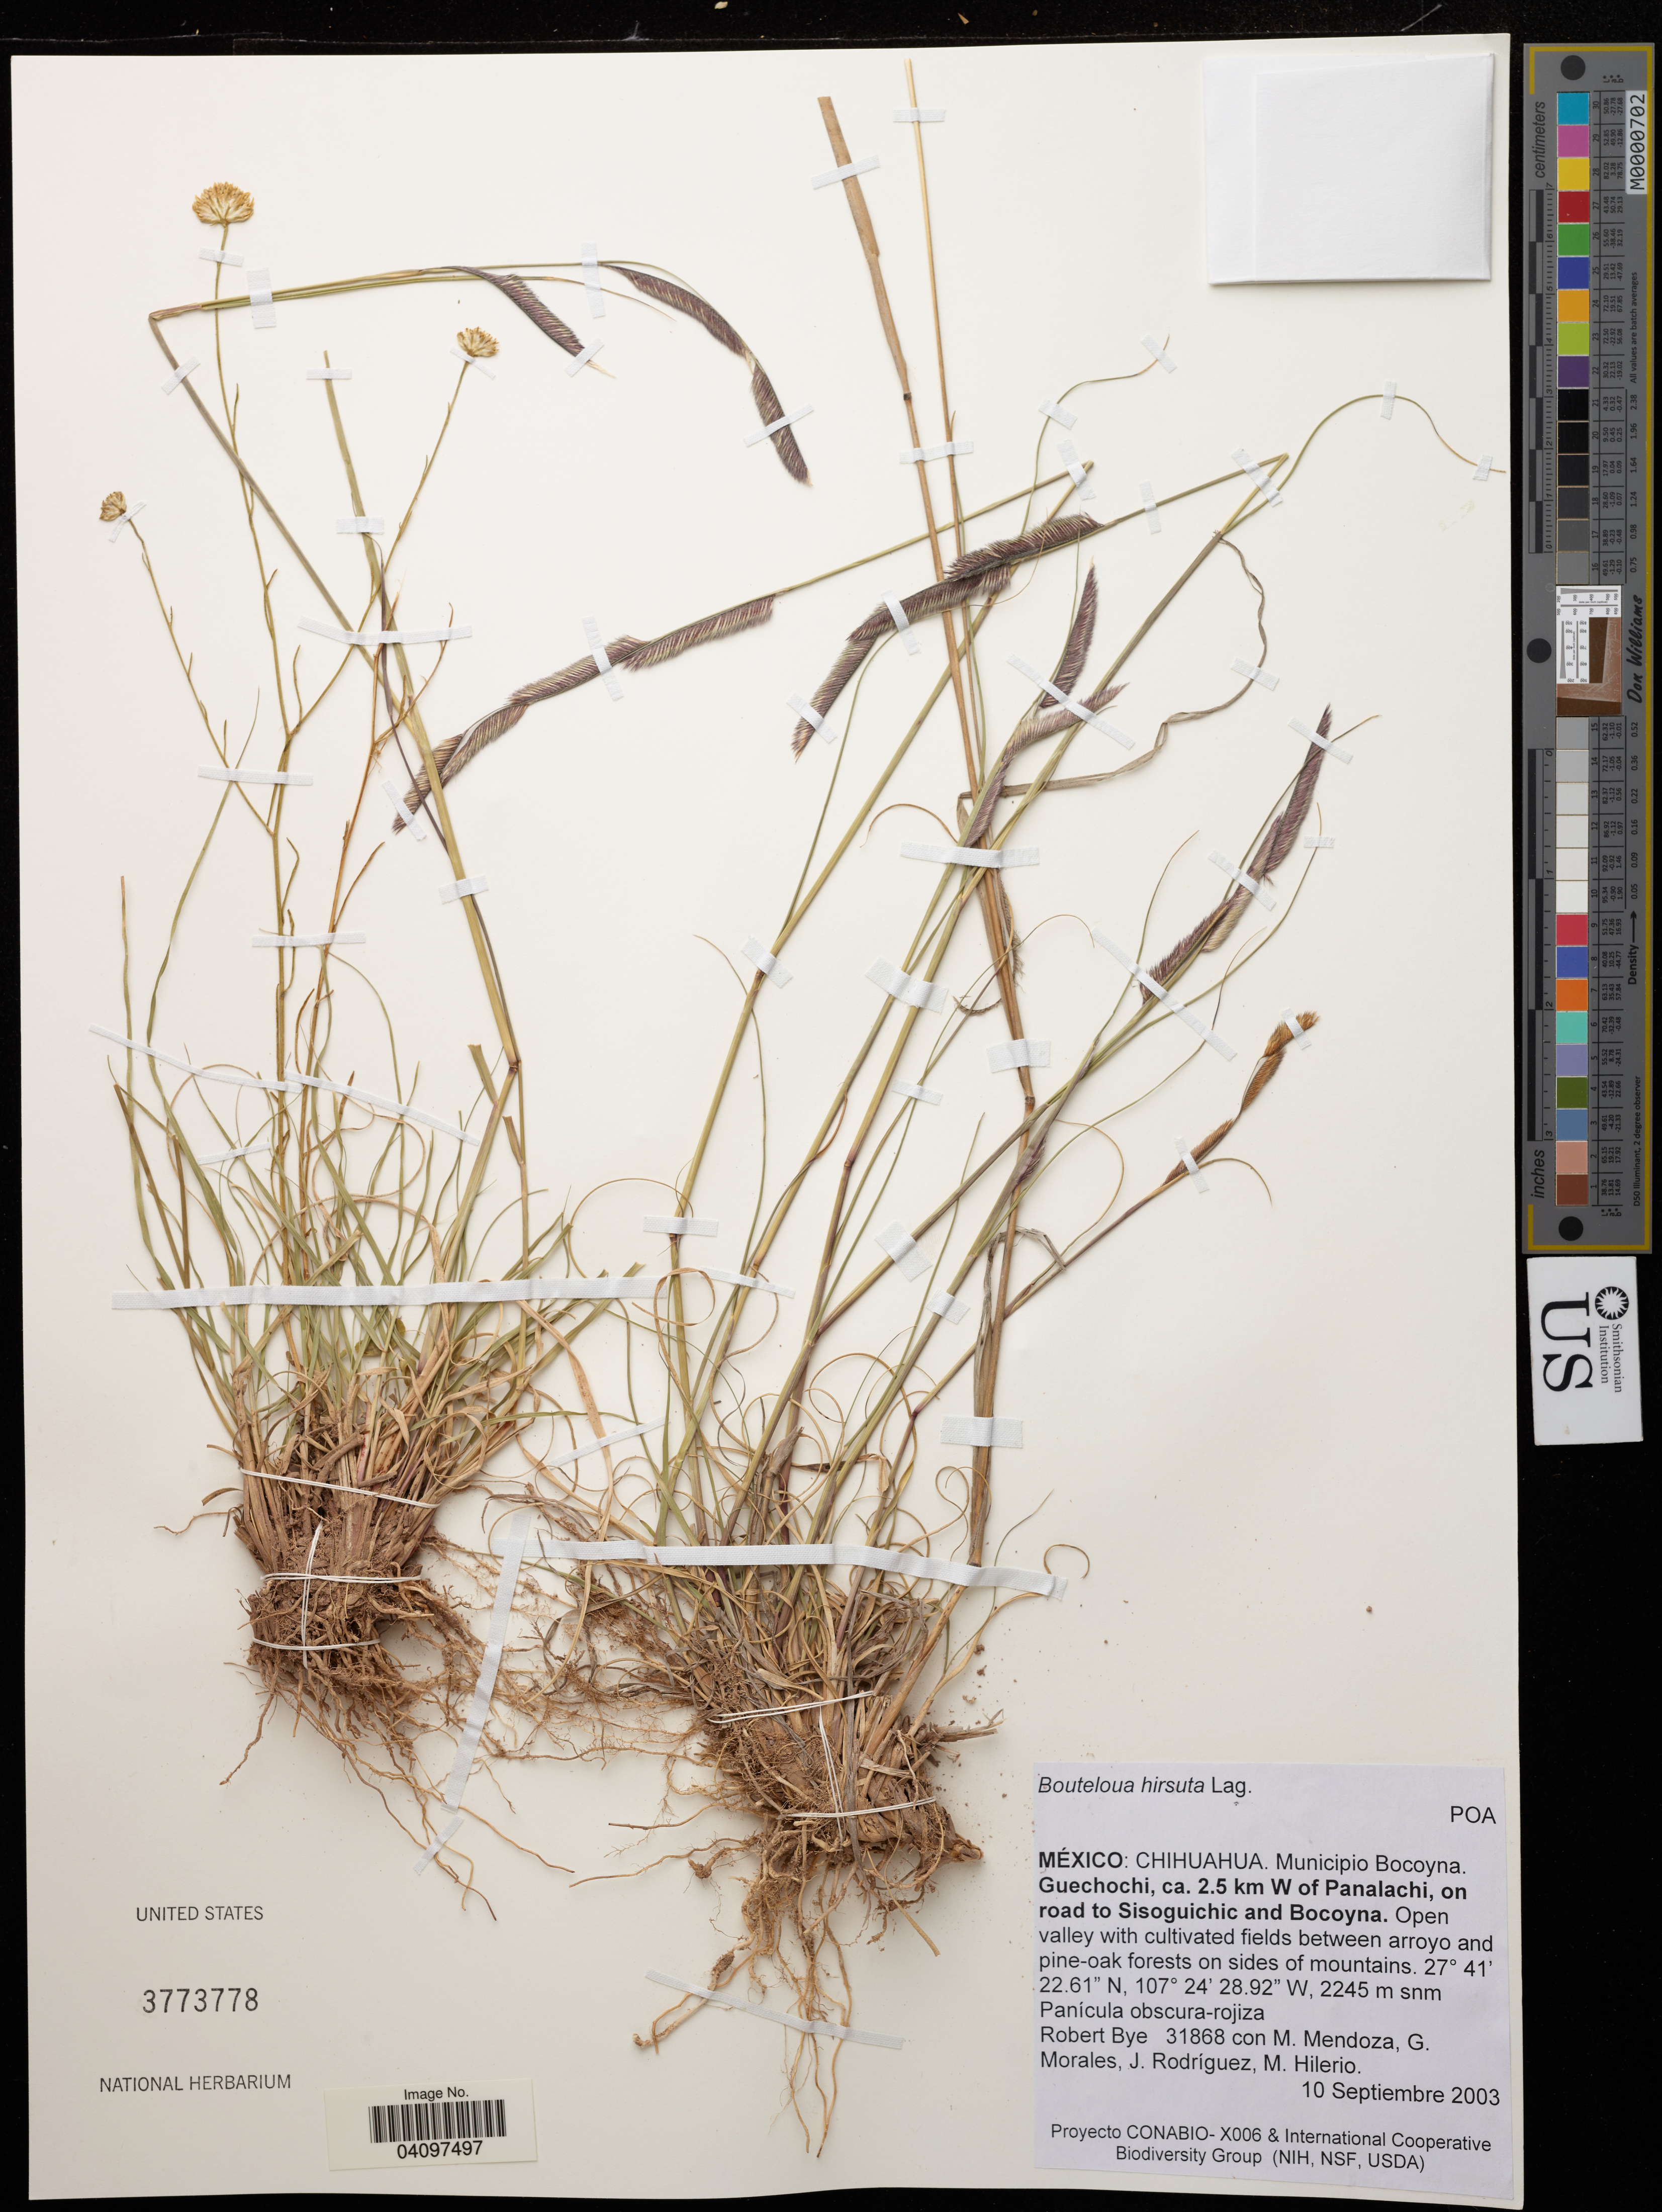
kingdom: Plantae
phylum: Tracheophyta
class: Liliopsida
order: Poales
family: Poaceae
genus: Bouteloua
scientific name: Bouteloua hirsuta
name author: Lag.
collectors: R. Bye, M. Mendoza, G. Morales & J. Rodriguez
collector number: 31868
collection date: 2003-09-10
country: Mexico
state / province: Chihuahua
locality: Municipio Bocoyna. Guechochi, ca. 2.5 km W of Panalachi, on road to Sisoguichic and Bocoyna.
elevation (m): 2245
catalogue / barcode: US 3773778